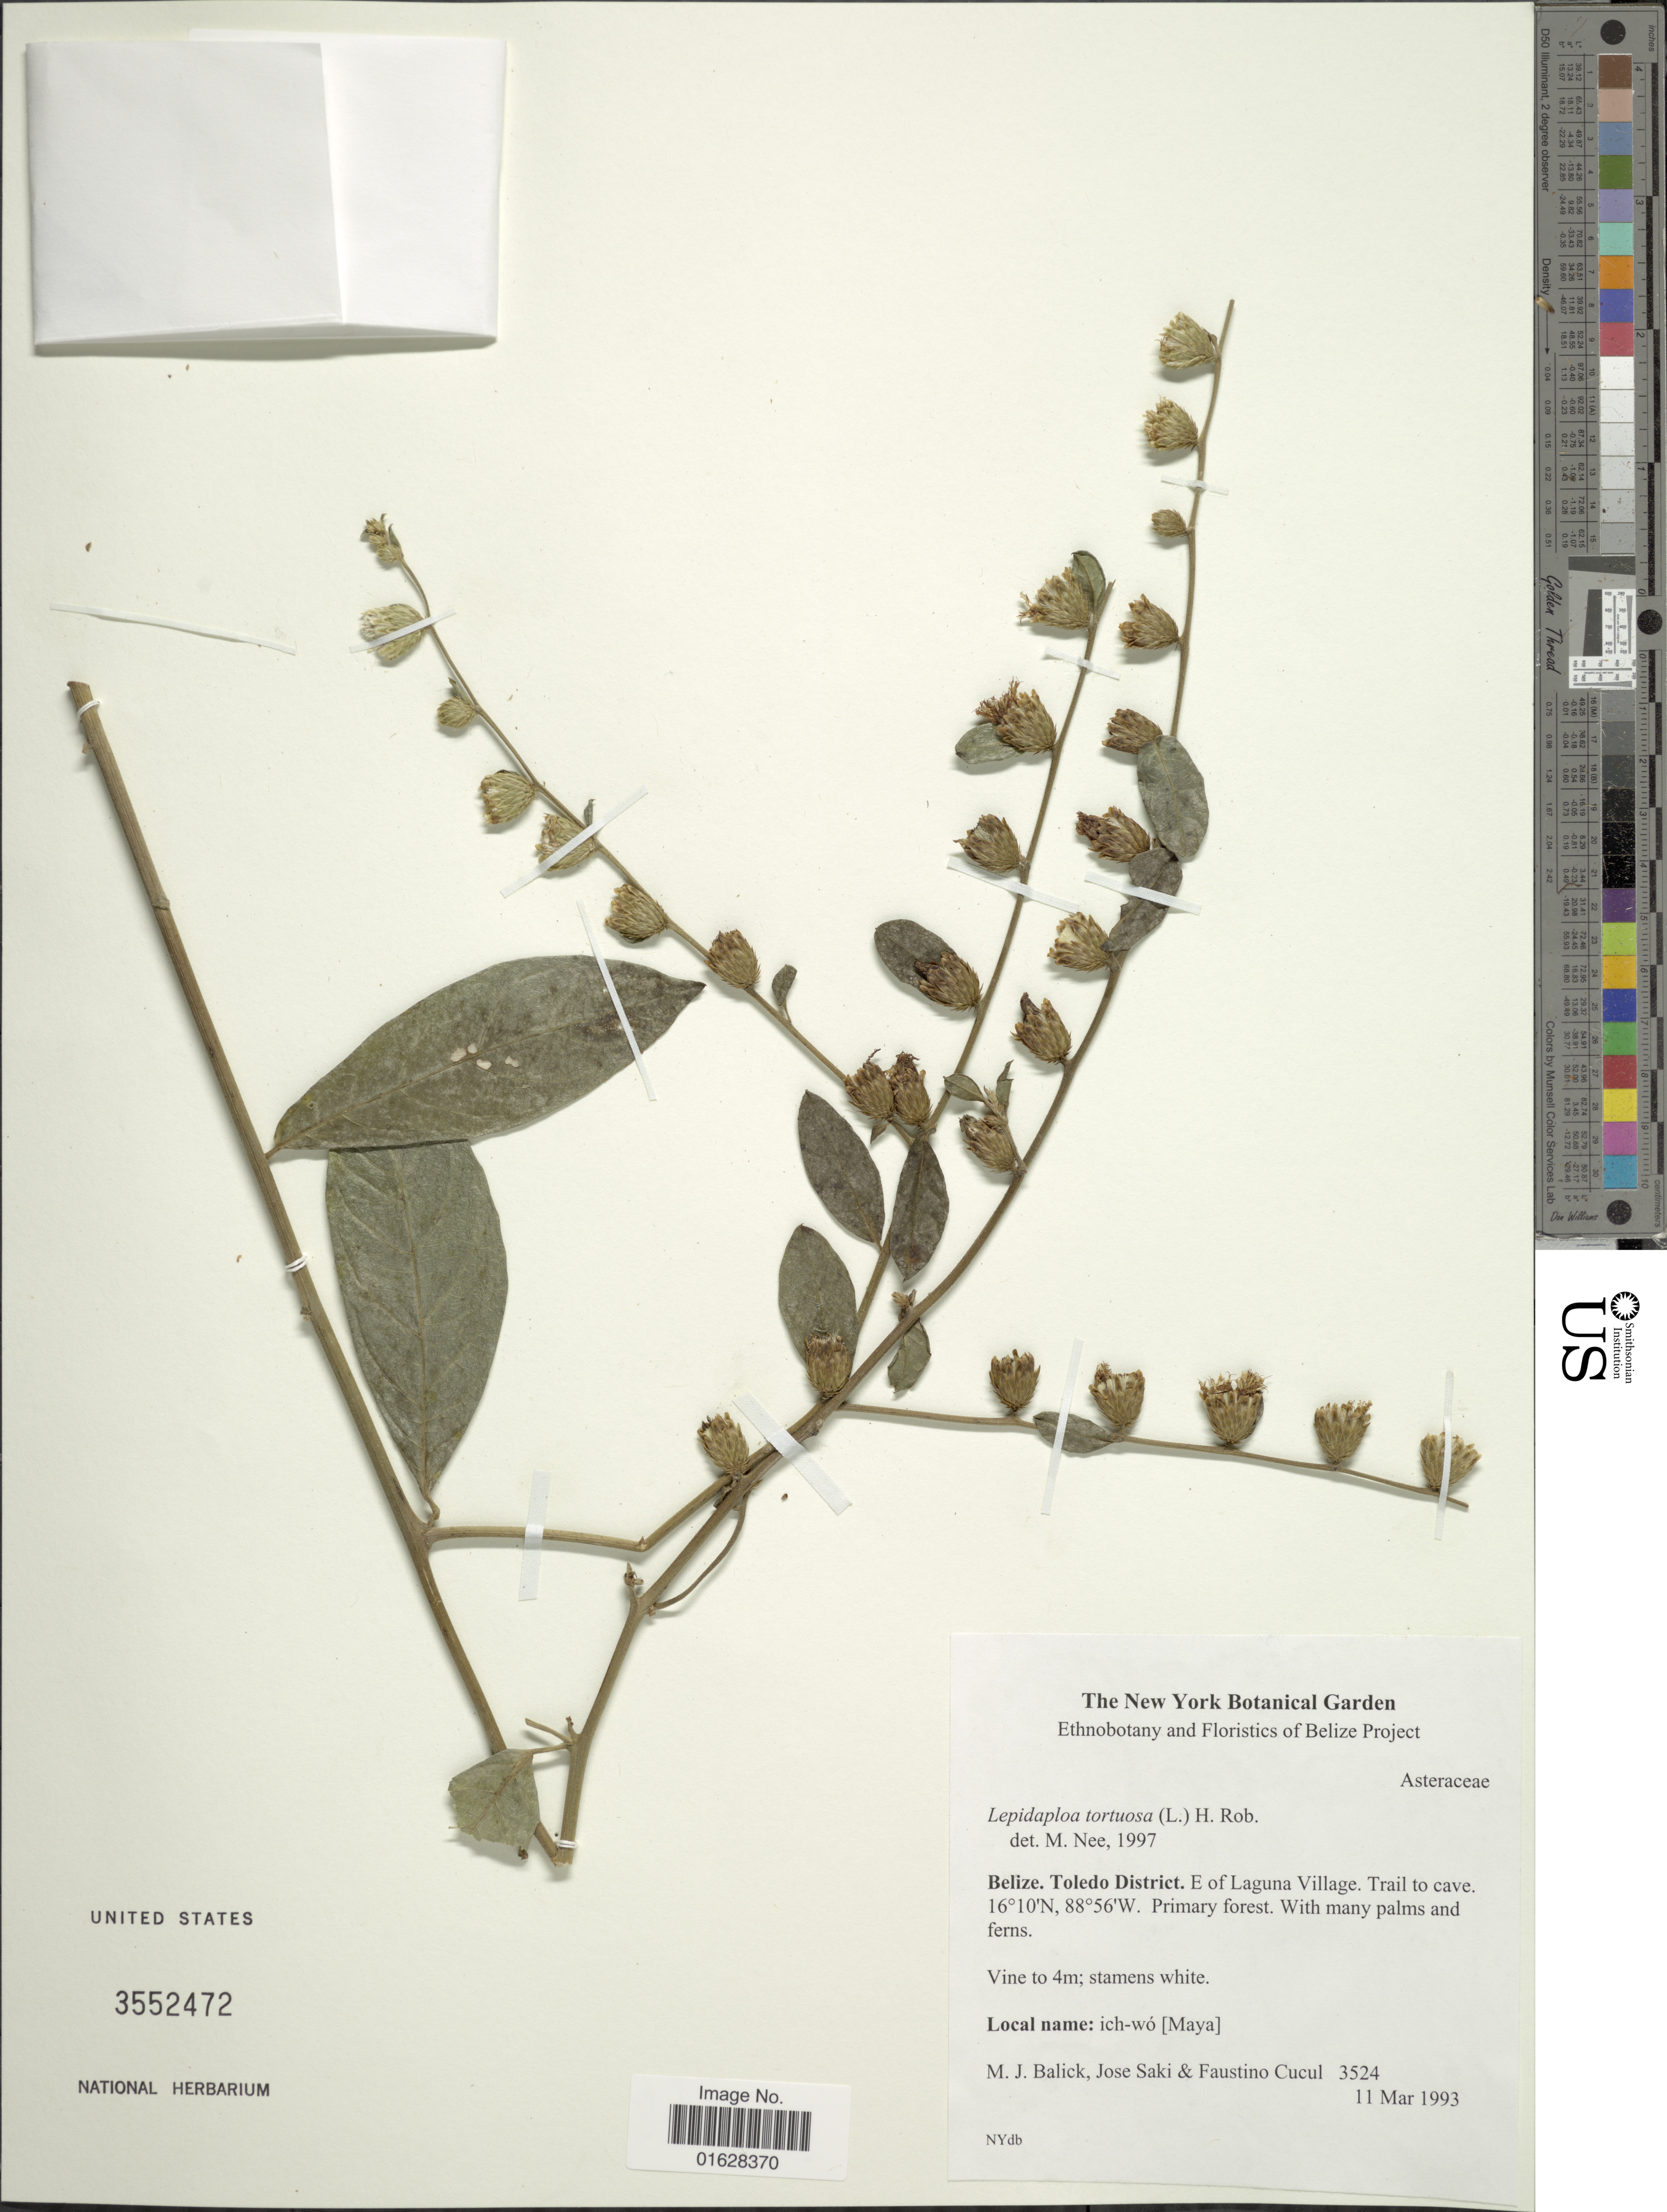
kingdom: Plantae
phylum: Tracheophyta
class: Magnoliopsida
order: Asterales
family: Asteraceae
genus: Lepidaploa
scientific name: Lepidaploa tortuosa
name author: (L.) H. Rob.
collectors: M. J. Balick, J. Saki & F. Cucul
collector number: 3524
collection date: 1993-03-11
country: Belize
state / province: Toledo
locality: Toledo District, E of Laguna Village, trail to cave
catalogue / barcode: US 3552472